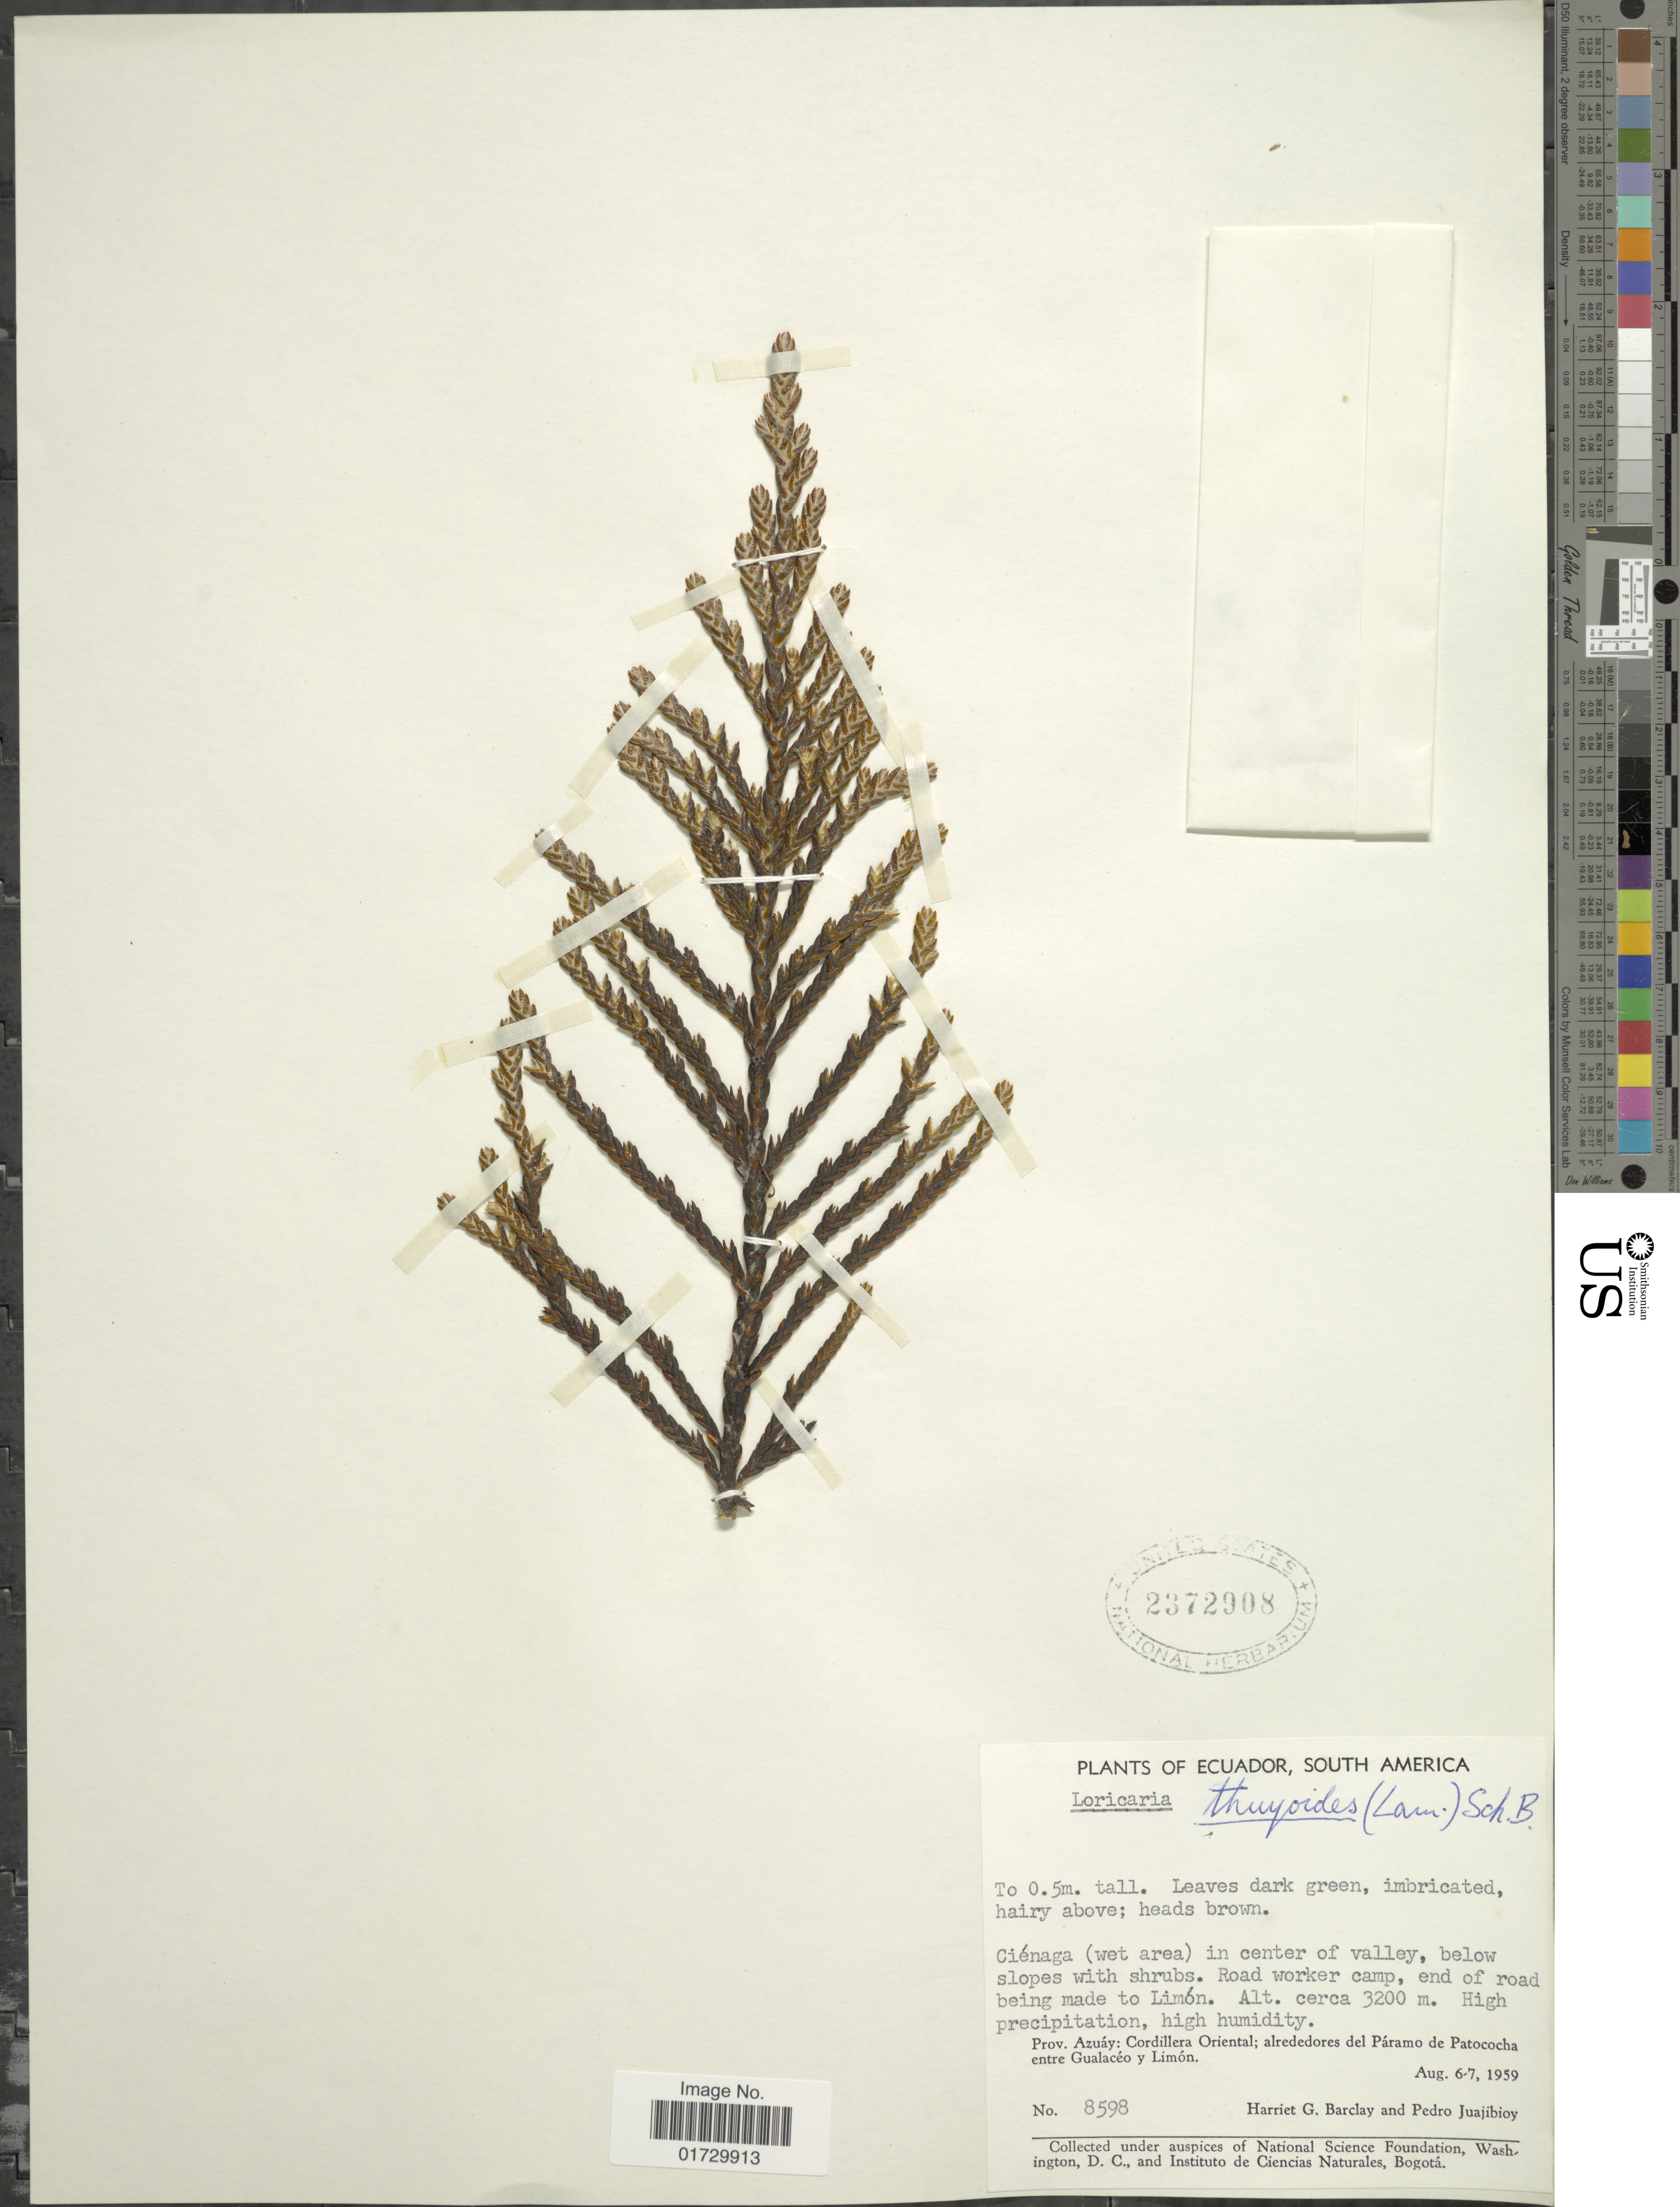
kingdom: Plantae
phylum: Tracheophyta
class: Magnoliopsida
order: Asterales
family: Asteraceae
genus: Loricaria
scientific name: Loricaria thuyoides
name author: (Lam.) Sch. Bip.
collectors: H. G. Barclay & P. Juajibioy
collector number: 8598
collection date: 1959-08-06/1959-08-07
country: Ecuador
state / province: Azuay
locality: Cordillera Oriental; alrededores del Paramo de Patococha entre Gualaceo y Limon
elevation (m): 3200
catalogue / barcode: US 2372908